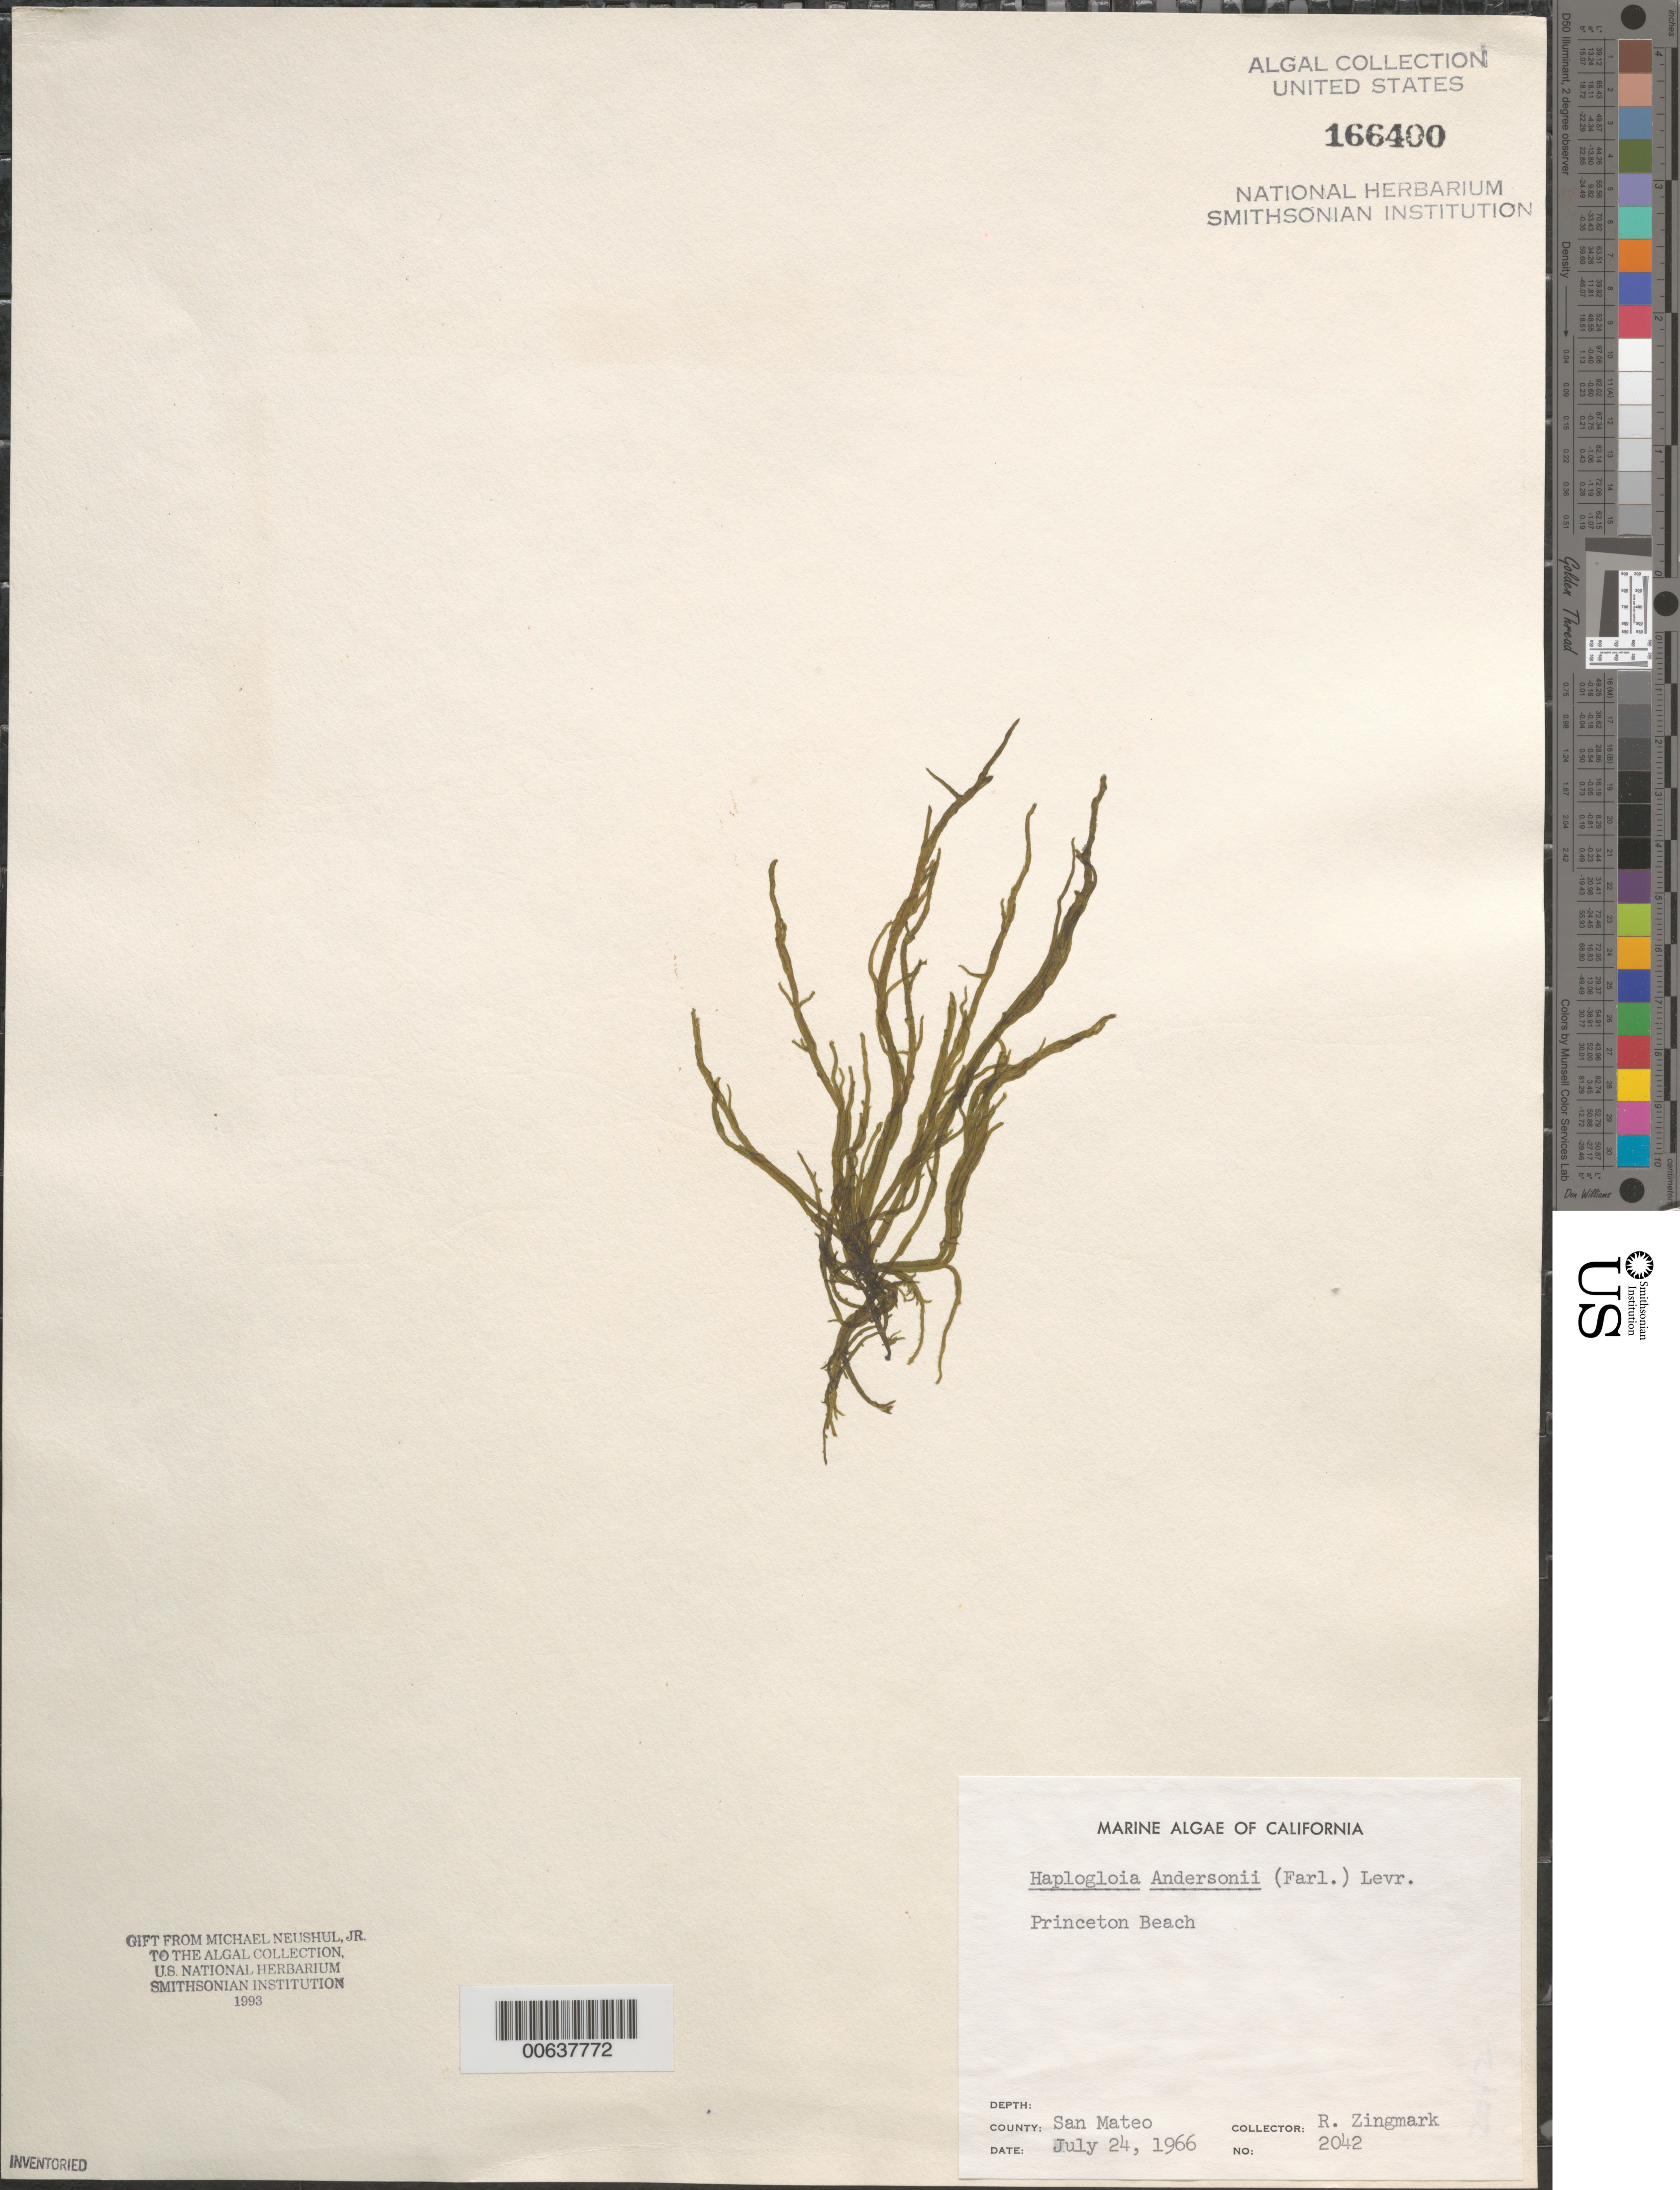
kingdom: Chromista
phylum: Ochrophyta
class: Phaeophyceae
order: Ectocarpales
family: Chordariaceae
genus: Haplogloia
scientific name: Haplogloia andersonii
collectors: R. Zingmark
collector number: Neushul 2042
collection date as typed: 24 Jul 1966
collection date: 1966-07-24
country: United States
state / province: California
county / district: San Mateo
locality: Princeton Beach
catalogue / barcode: US 166400